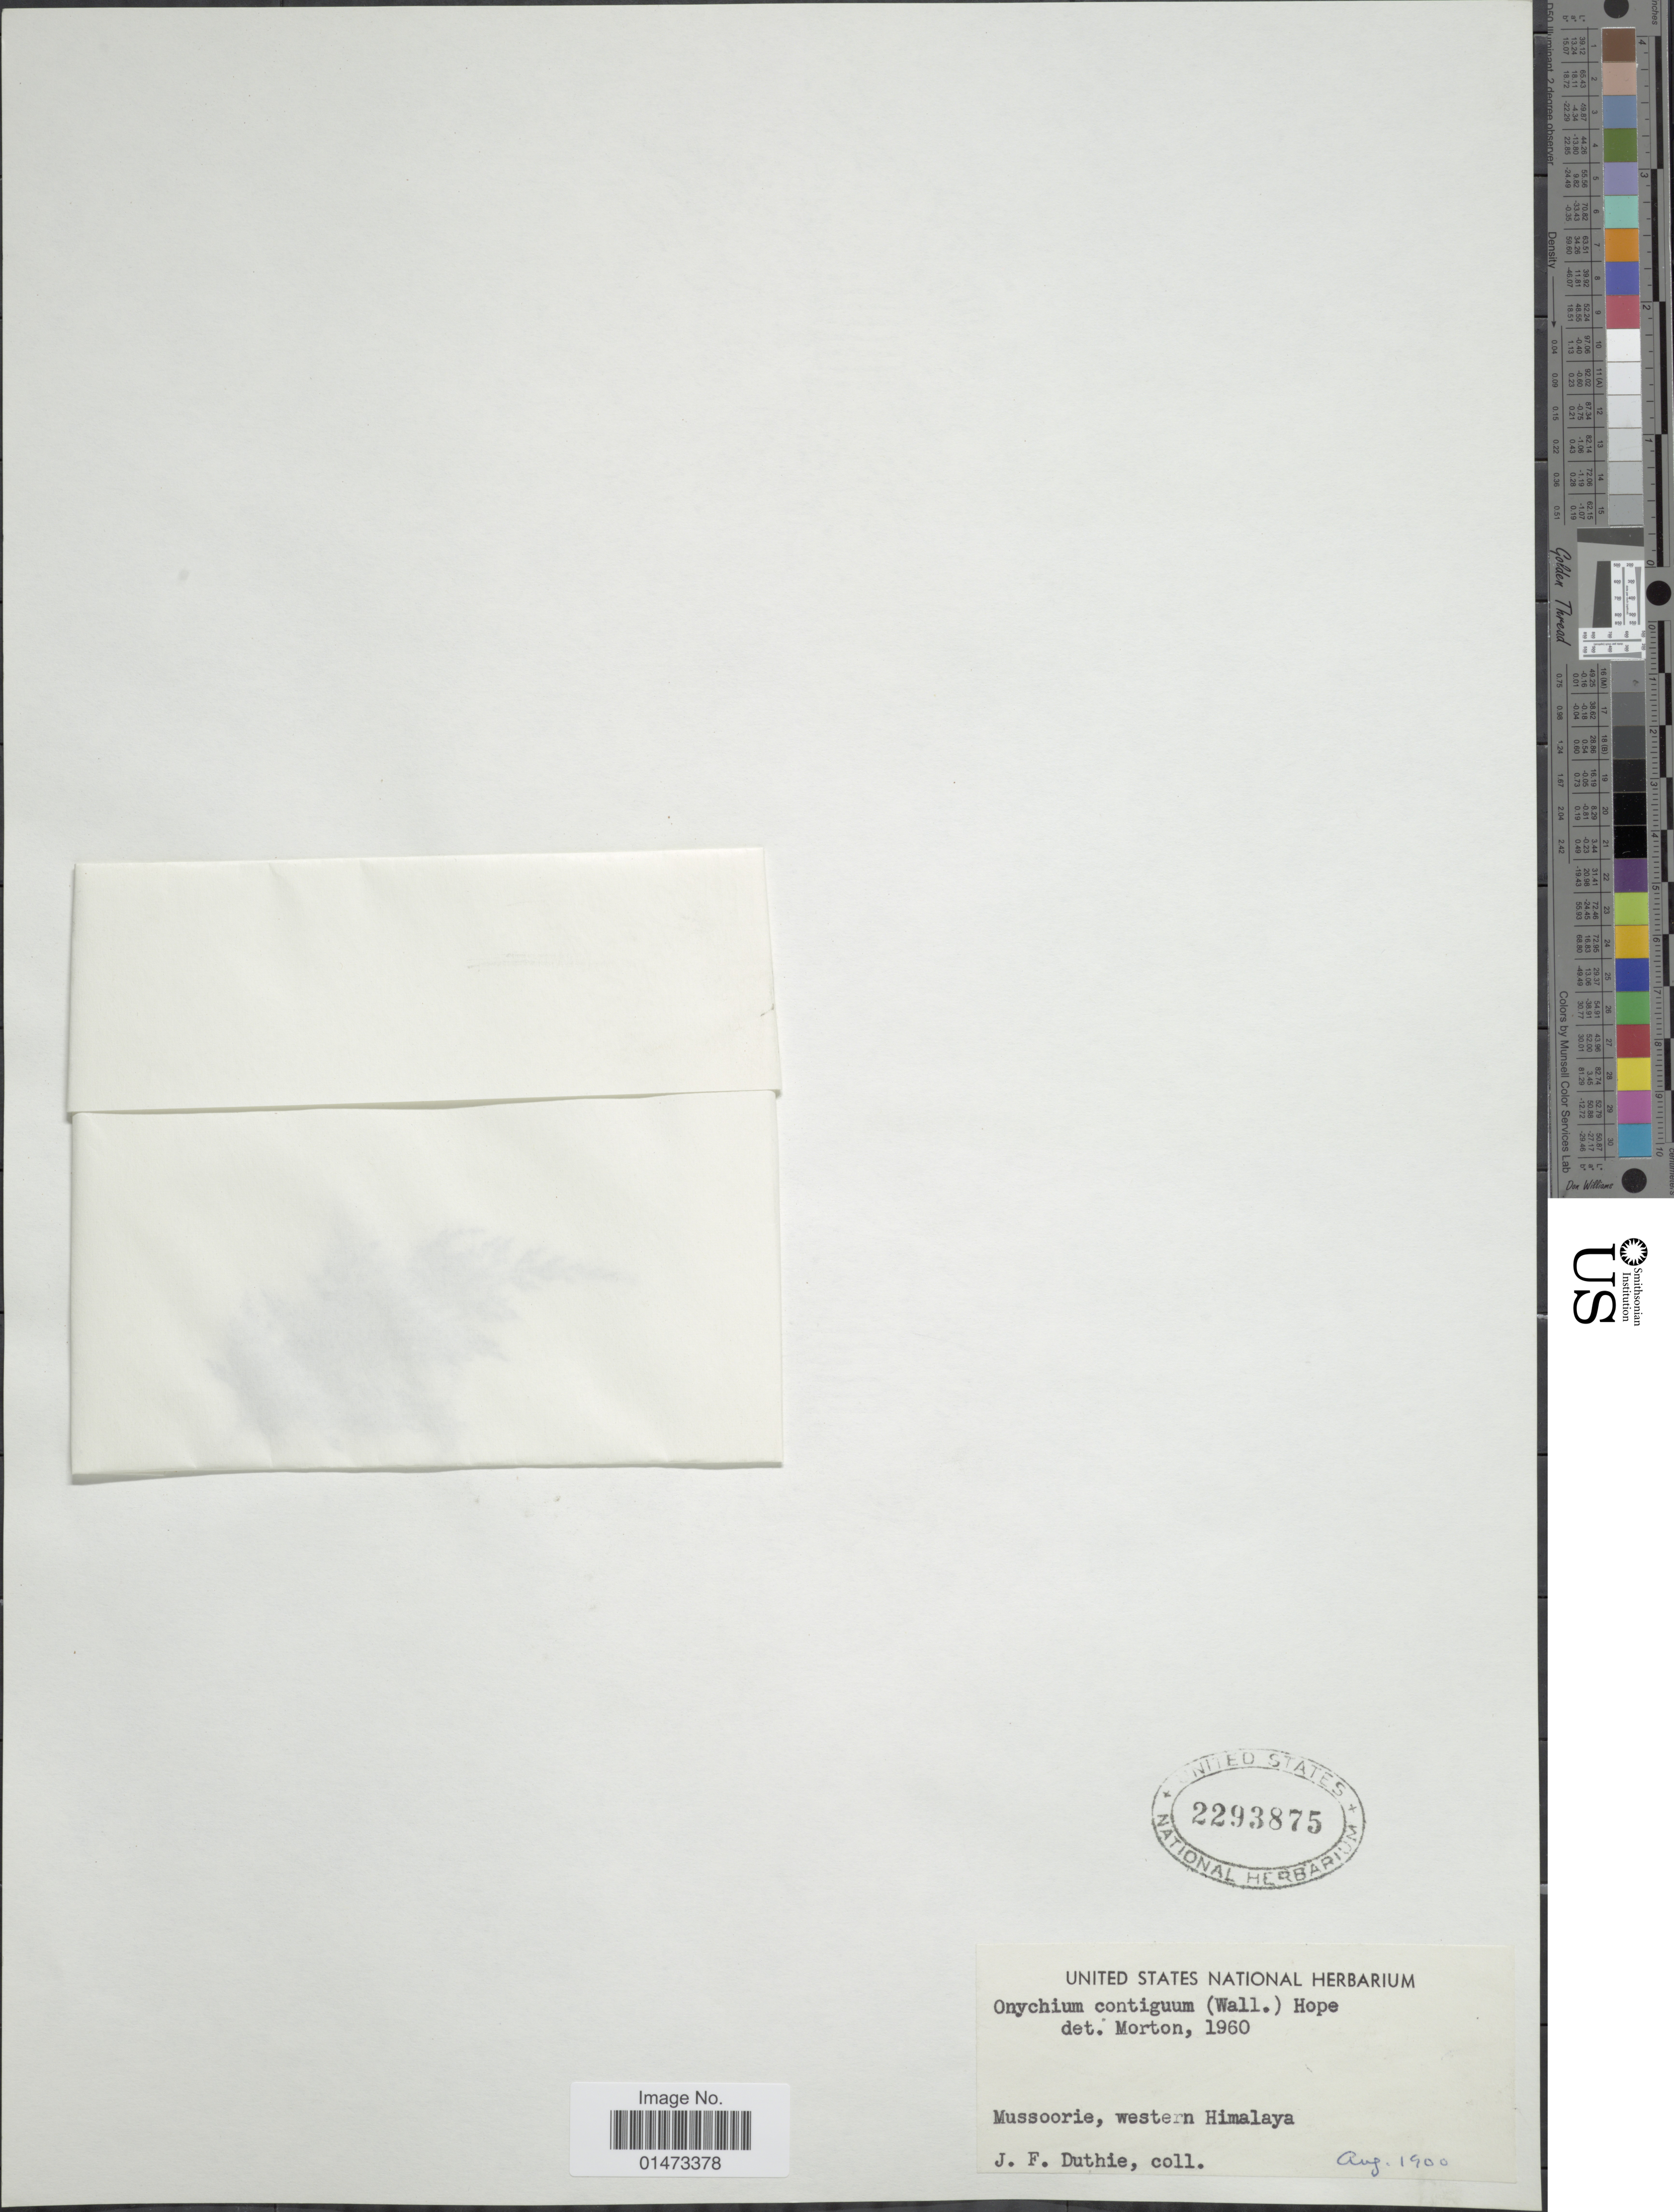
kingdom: Plantae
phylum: Tracheophyta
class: Polypodiopsida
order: Polypodiales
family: Pteridaceae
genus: Onychium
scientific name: Onychium contiguum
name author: Wall. ex C. Hope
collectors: J. F. Duthie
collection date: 1900-08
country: India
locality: Mussoorie, western Himalaya.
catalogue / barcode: US 2293875